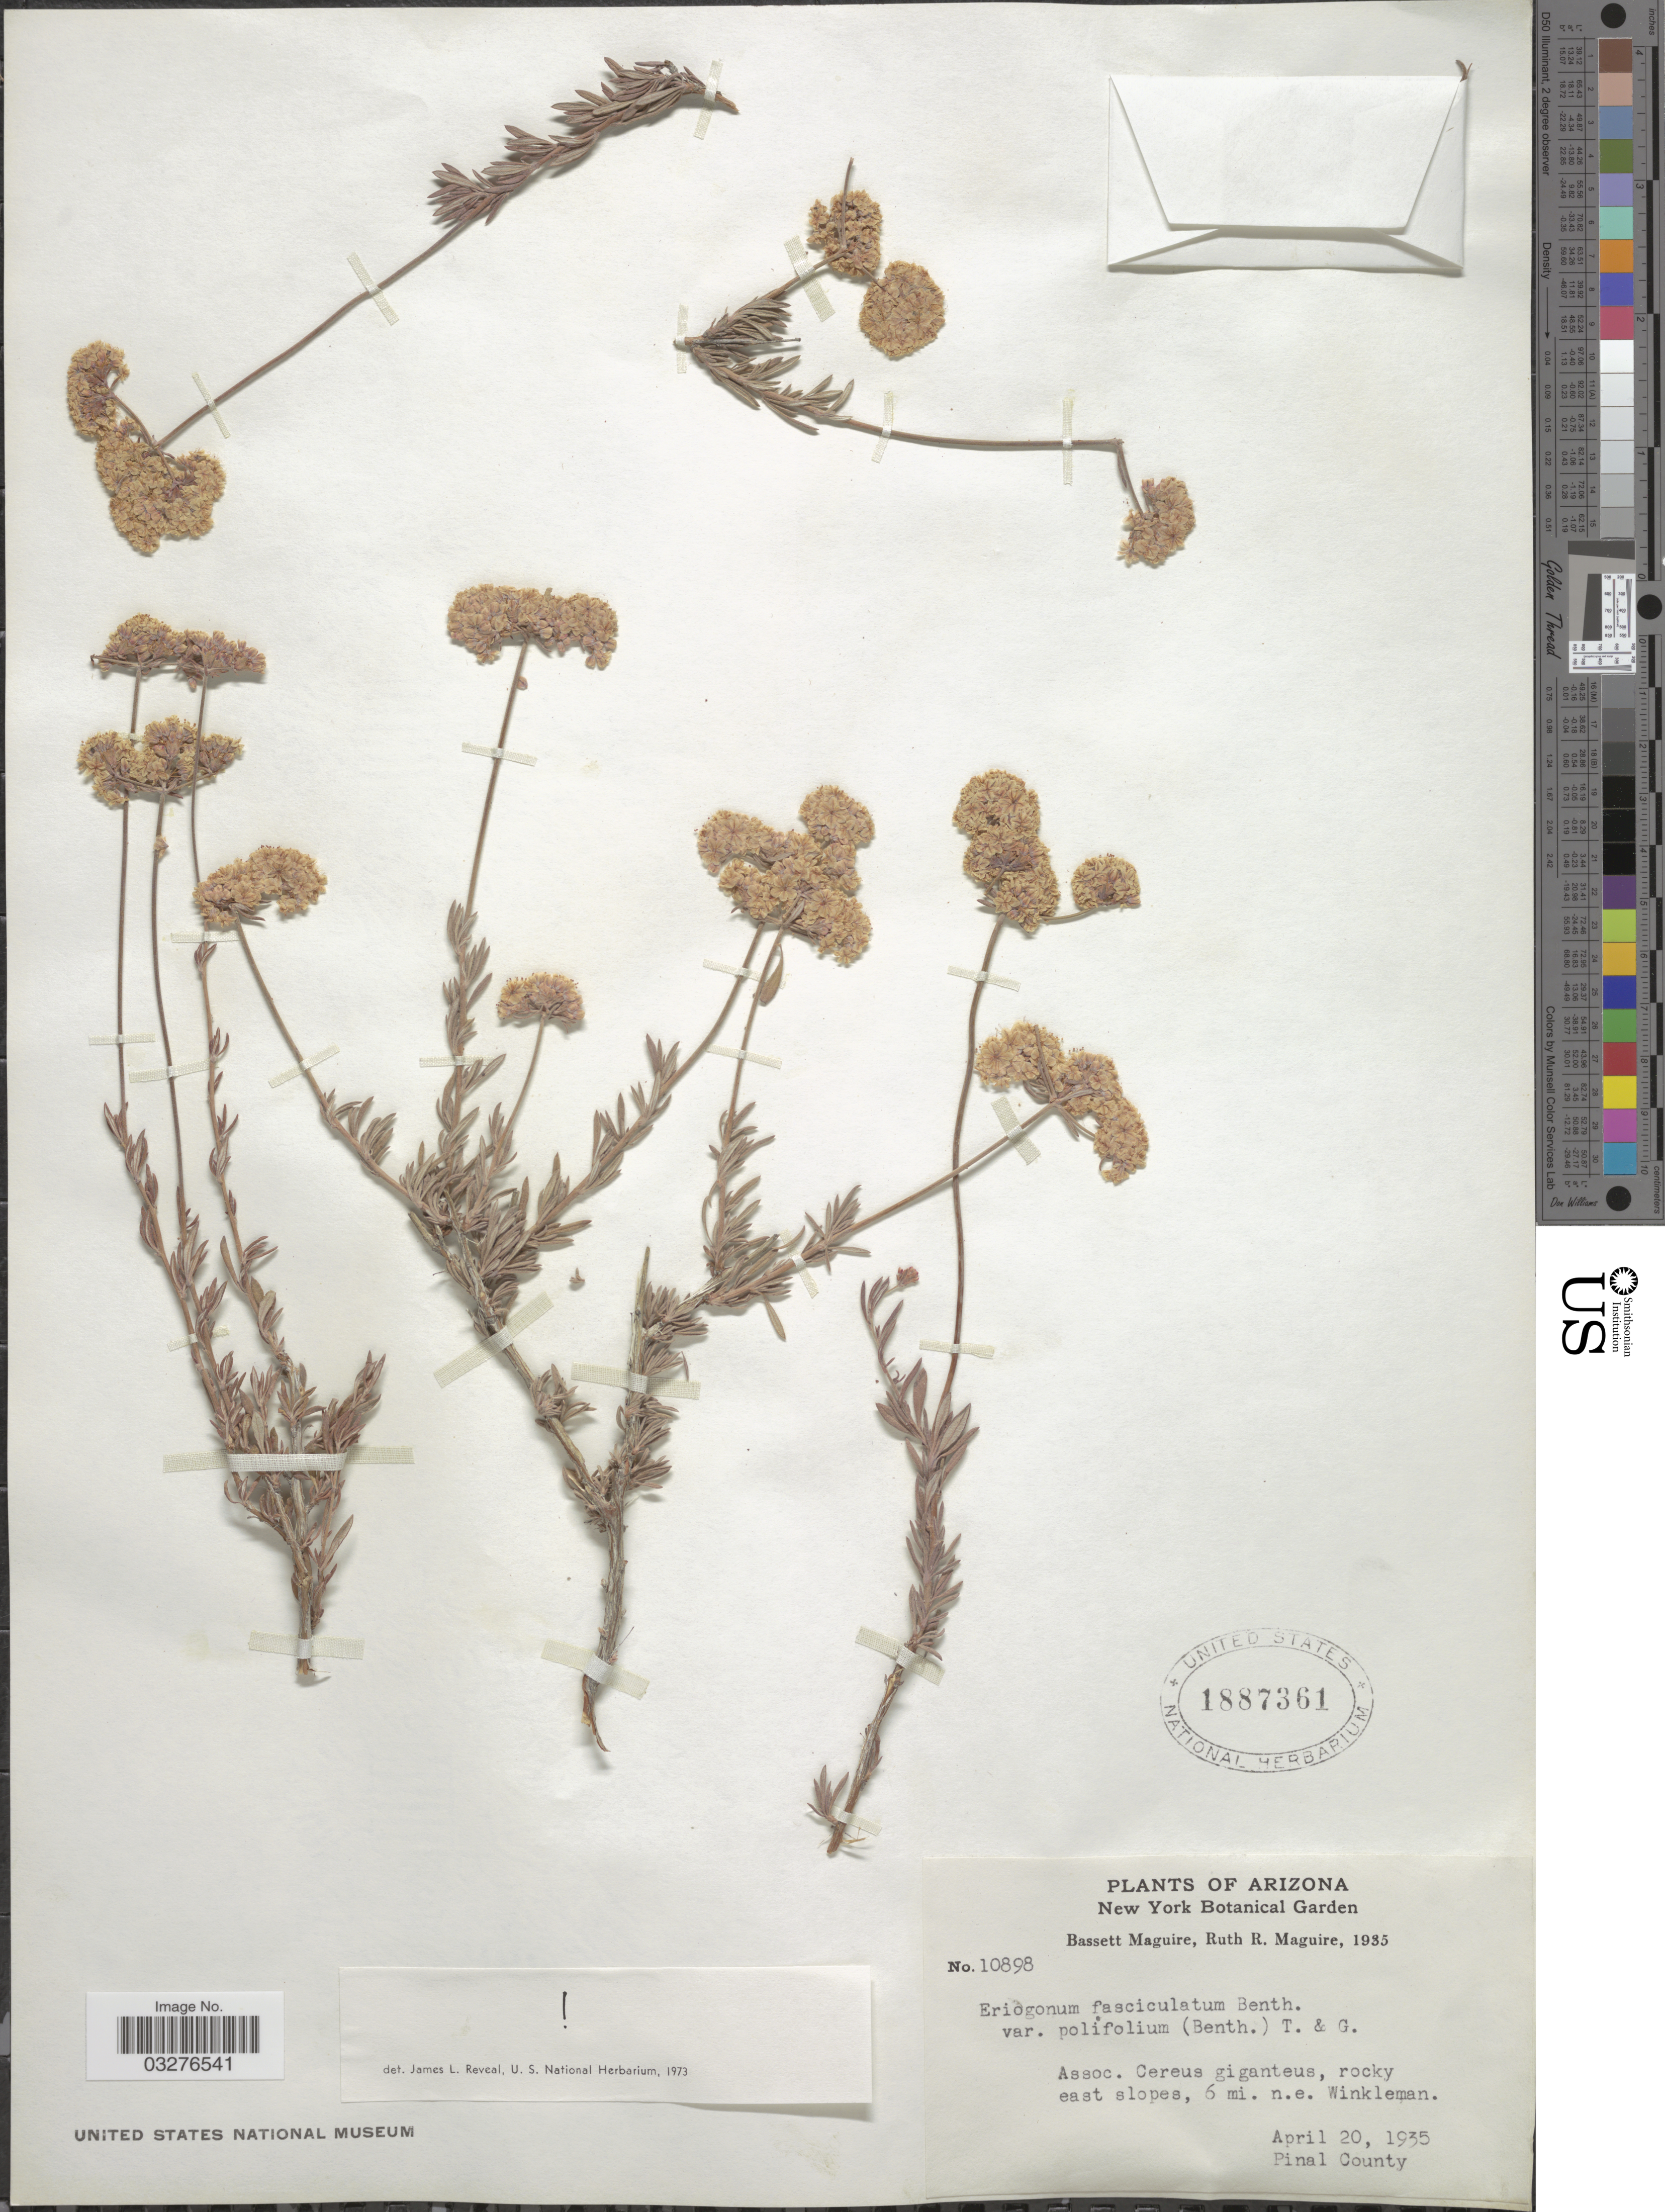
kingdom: Plantae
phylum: Tracheophyta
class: Magnoliopsida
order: Caryophyllales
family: Polygonaceae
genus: Eriogonum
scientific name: Eriogonum fasciculatum var. polifolium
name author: (Benth.) Torr. & A. Gray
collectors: B. Maguire & R. R. Maguire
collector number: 10898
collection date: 1935-04-20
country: United States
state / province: Arizona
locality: East slopes, 6 mi. n.e. Winkleman, Pinal County.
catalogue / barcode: US 1887361